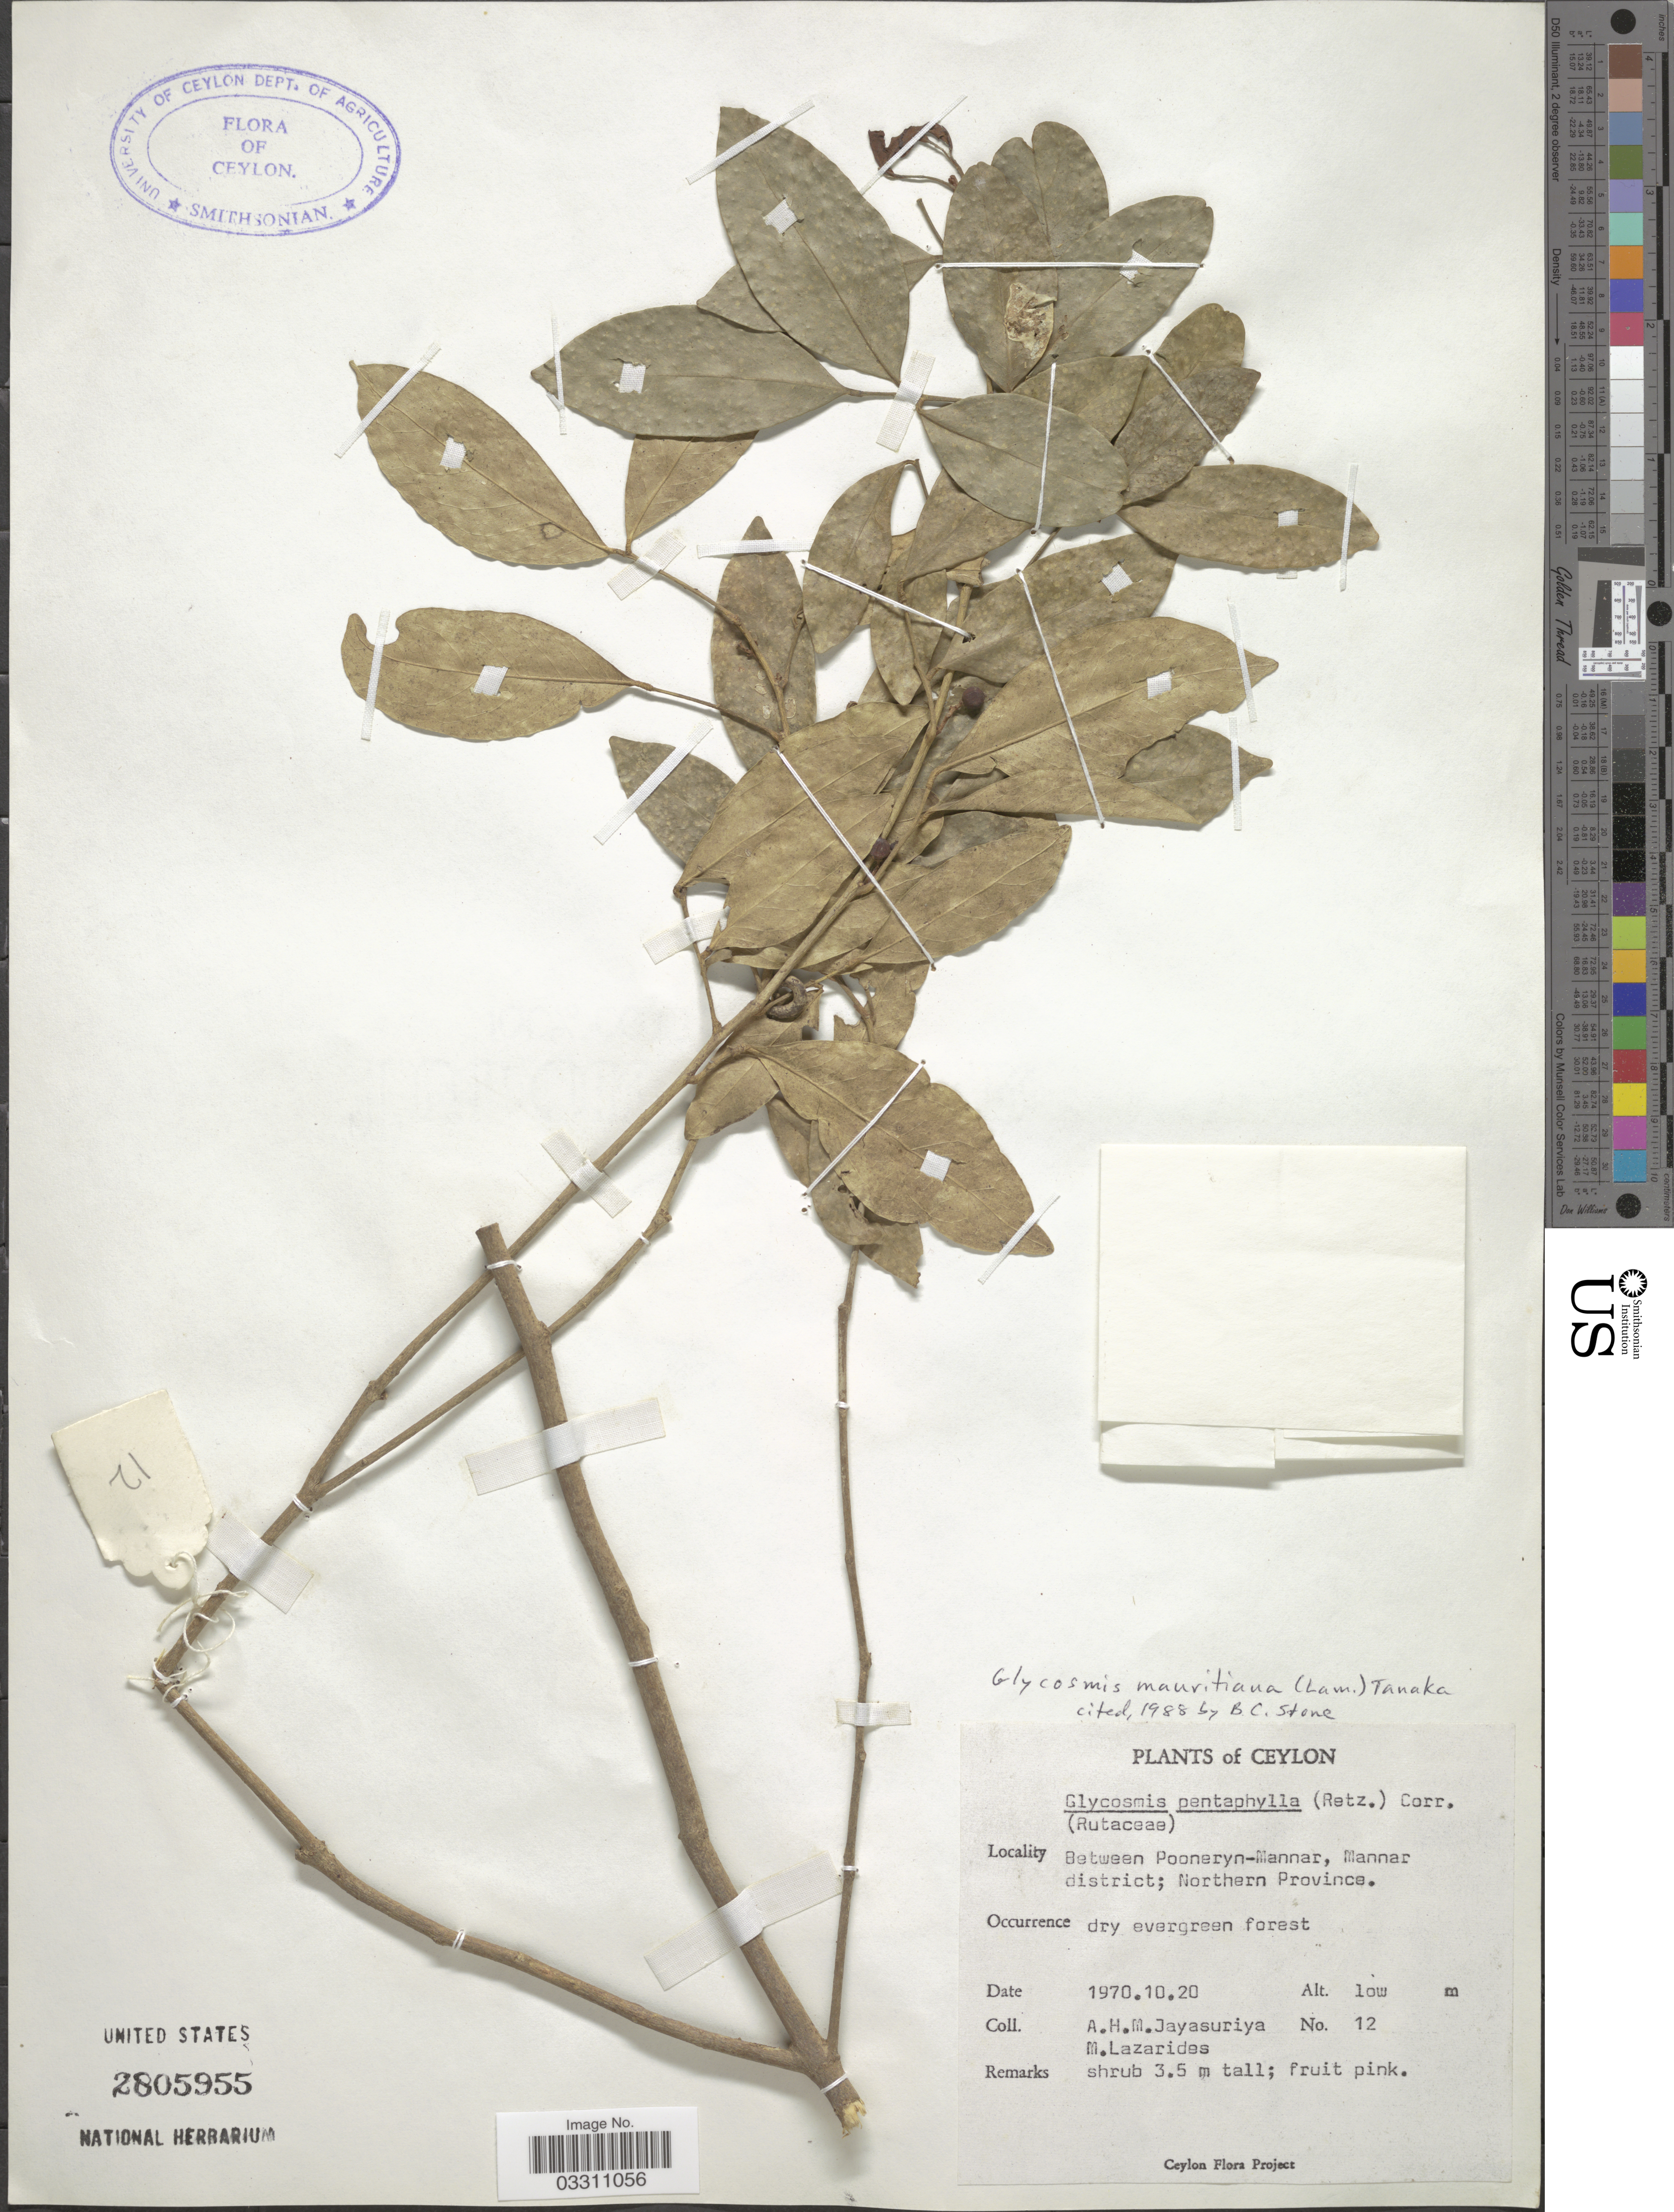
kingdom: Plantae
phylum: Tracheophyta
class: Magnoliopsida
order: Sapindales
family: Rutaceae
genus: Glycosmis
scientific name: Glycosmis mauritiana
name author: (Lamkey) Tanaka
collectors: A. H. Jayasuriya & M. Lazarides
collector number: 12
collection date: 1970-10-20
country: Sri Lanka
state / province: Northern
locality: Ceylon, Between Pooneryn-Mannar, Mannar district.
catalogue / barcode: US 2805955